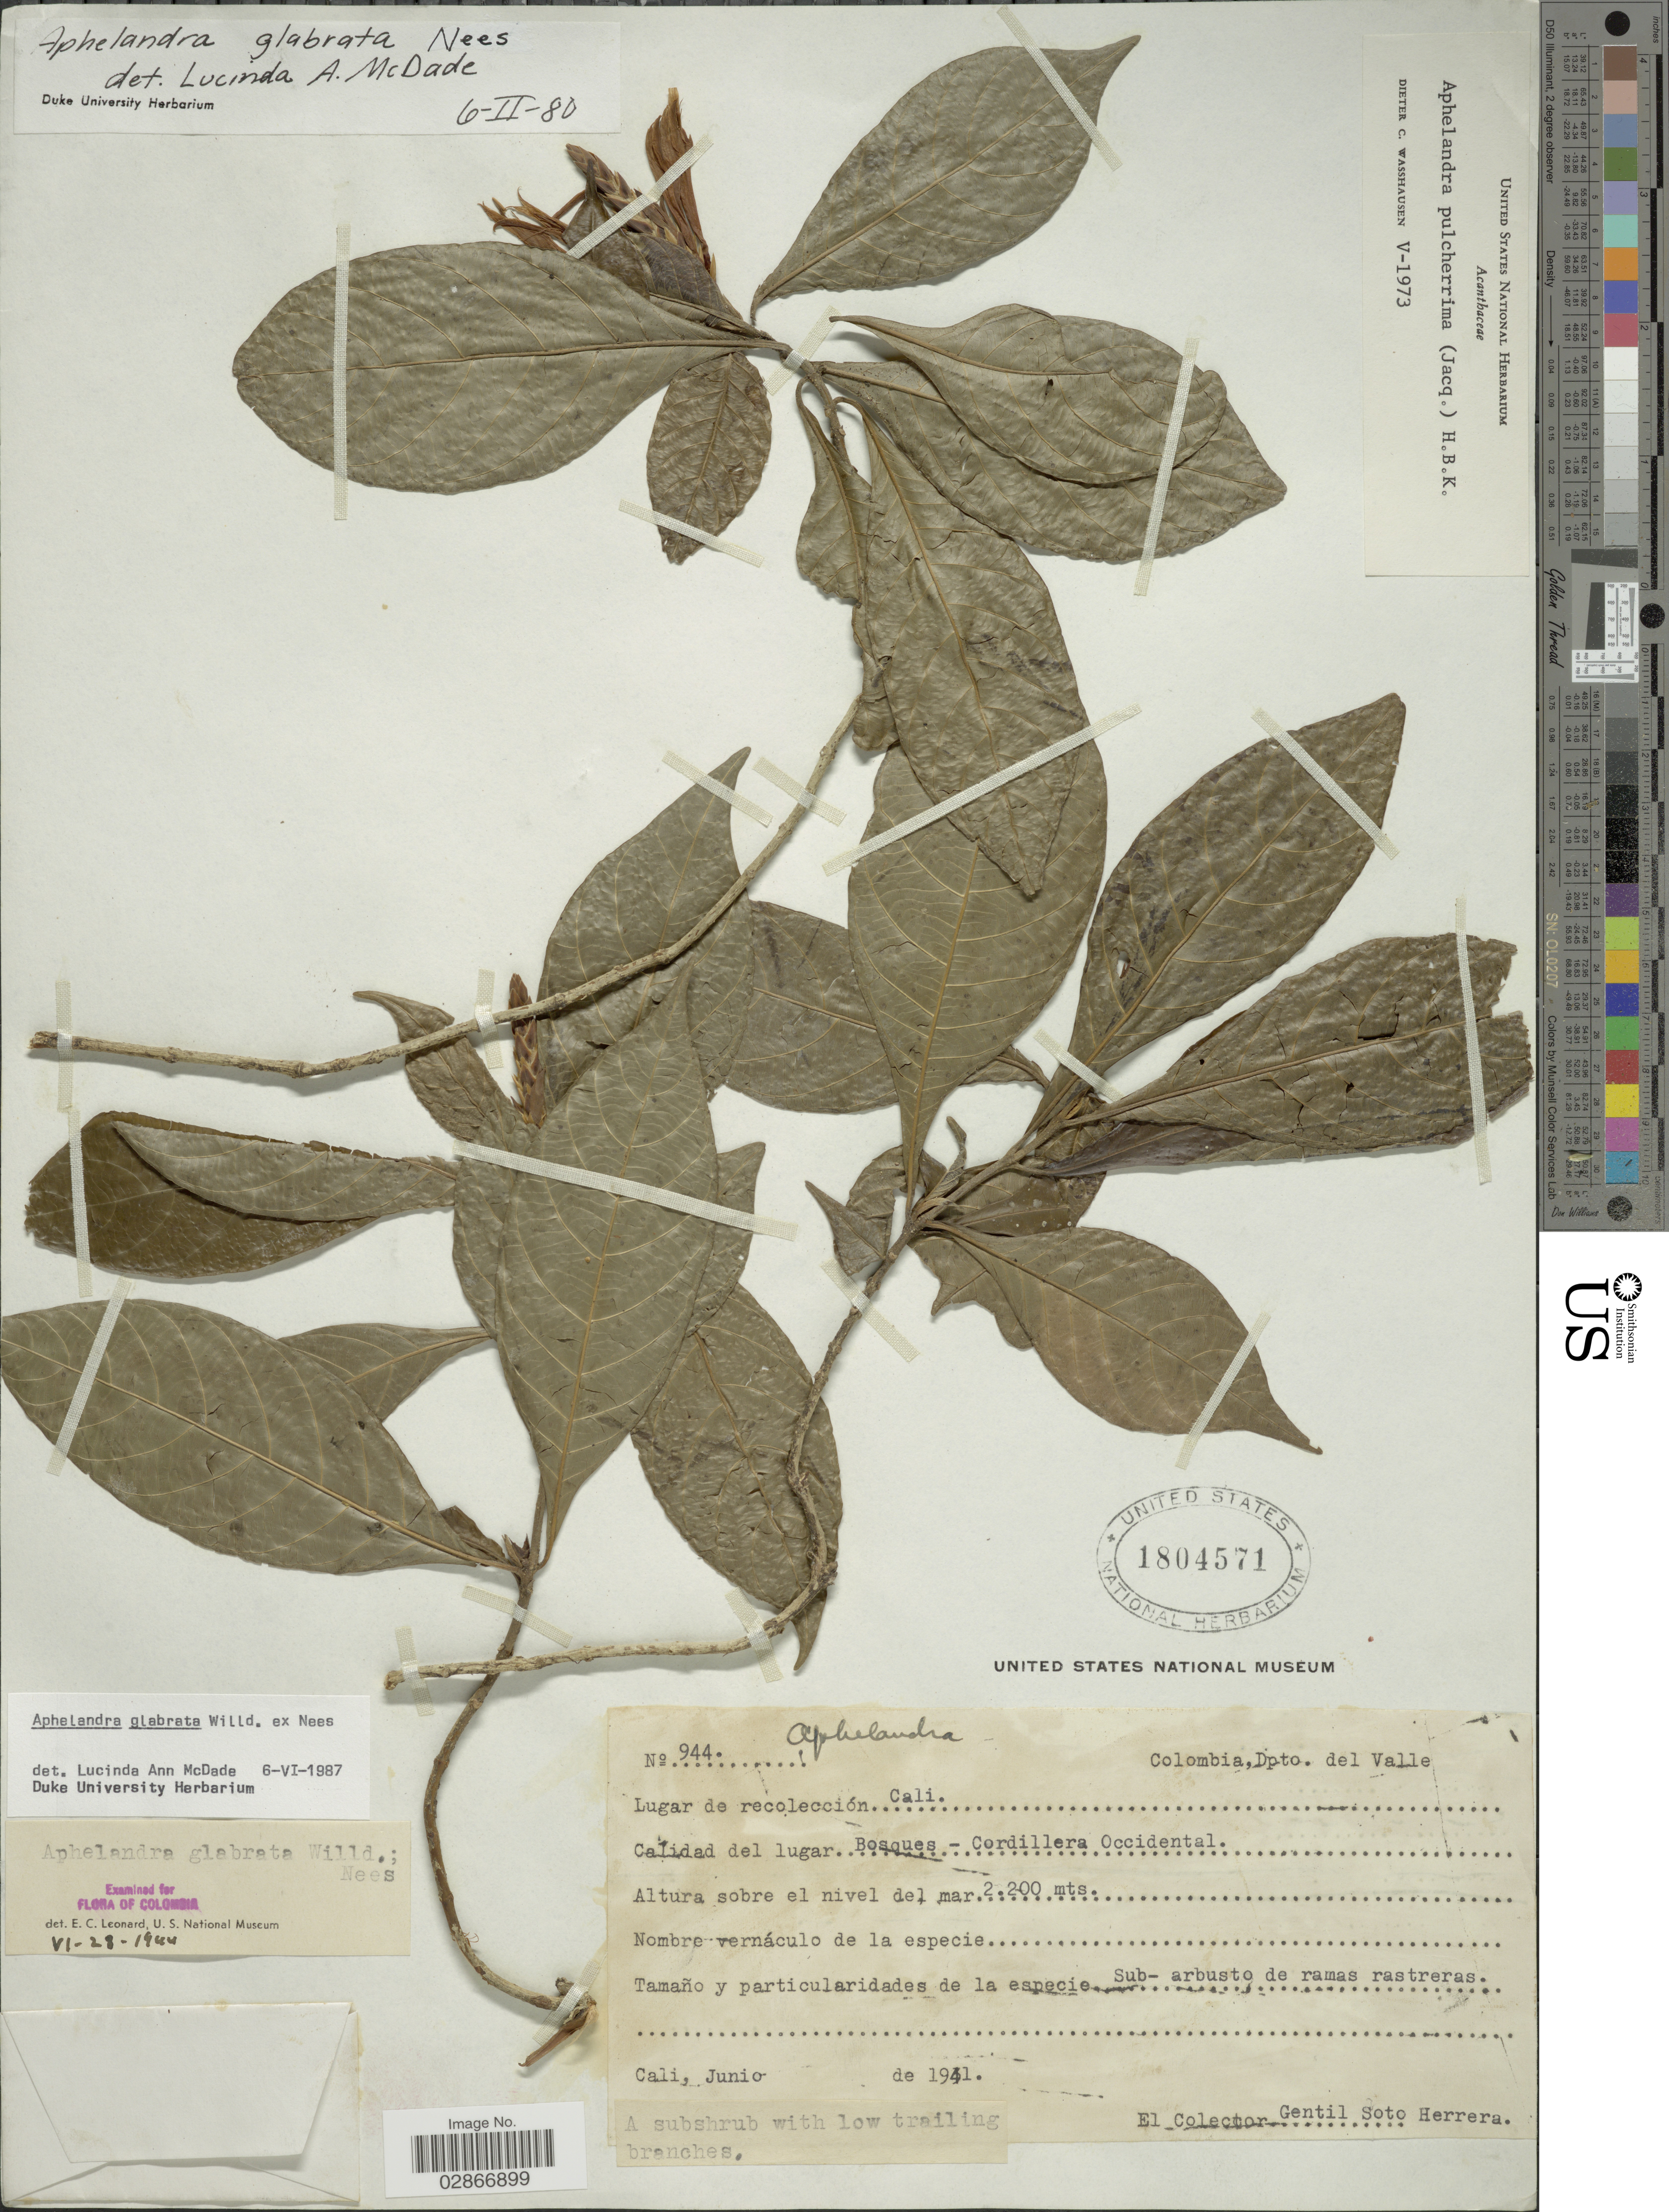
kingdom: Plantae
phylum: Tracheophyta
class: Magnoliopsida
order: Lamiales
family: Acanthaceae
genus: Aphelandra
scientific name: Aphelandra glabrata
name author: Willd. ex Nees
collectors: G. Soto Herrera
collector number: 944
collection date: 1941-06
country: Colombia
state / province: Valle del Cauca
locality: Dpto. del Valle, Cali, Bosques - Cordillera Occidental.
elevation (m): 2200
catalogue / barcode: US 1804571